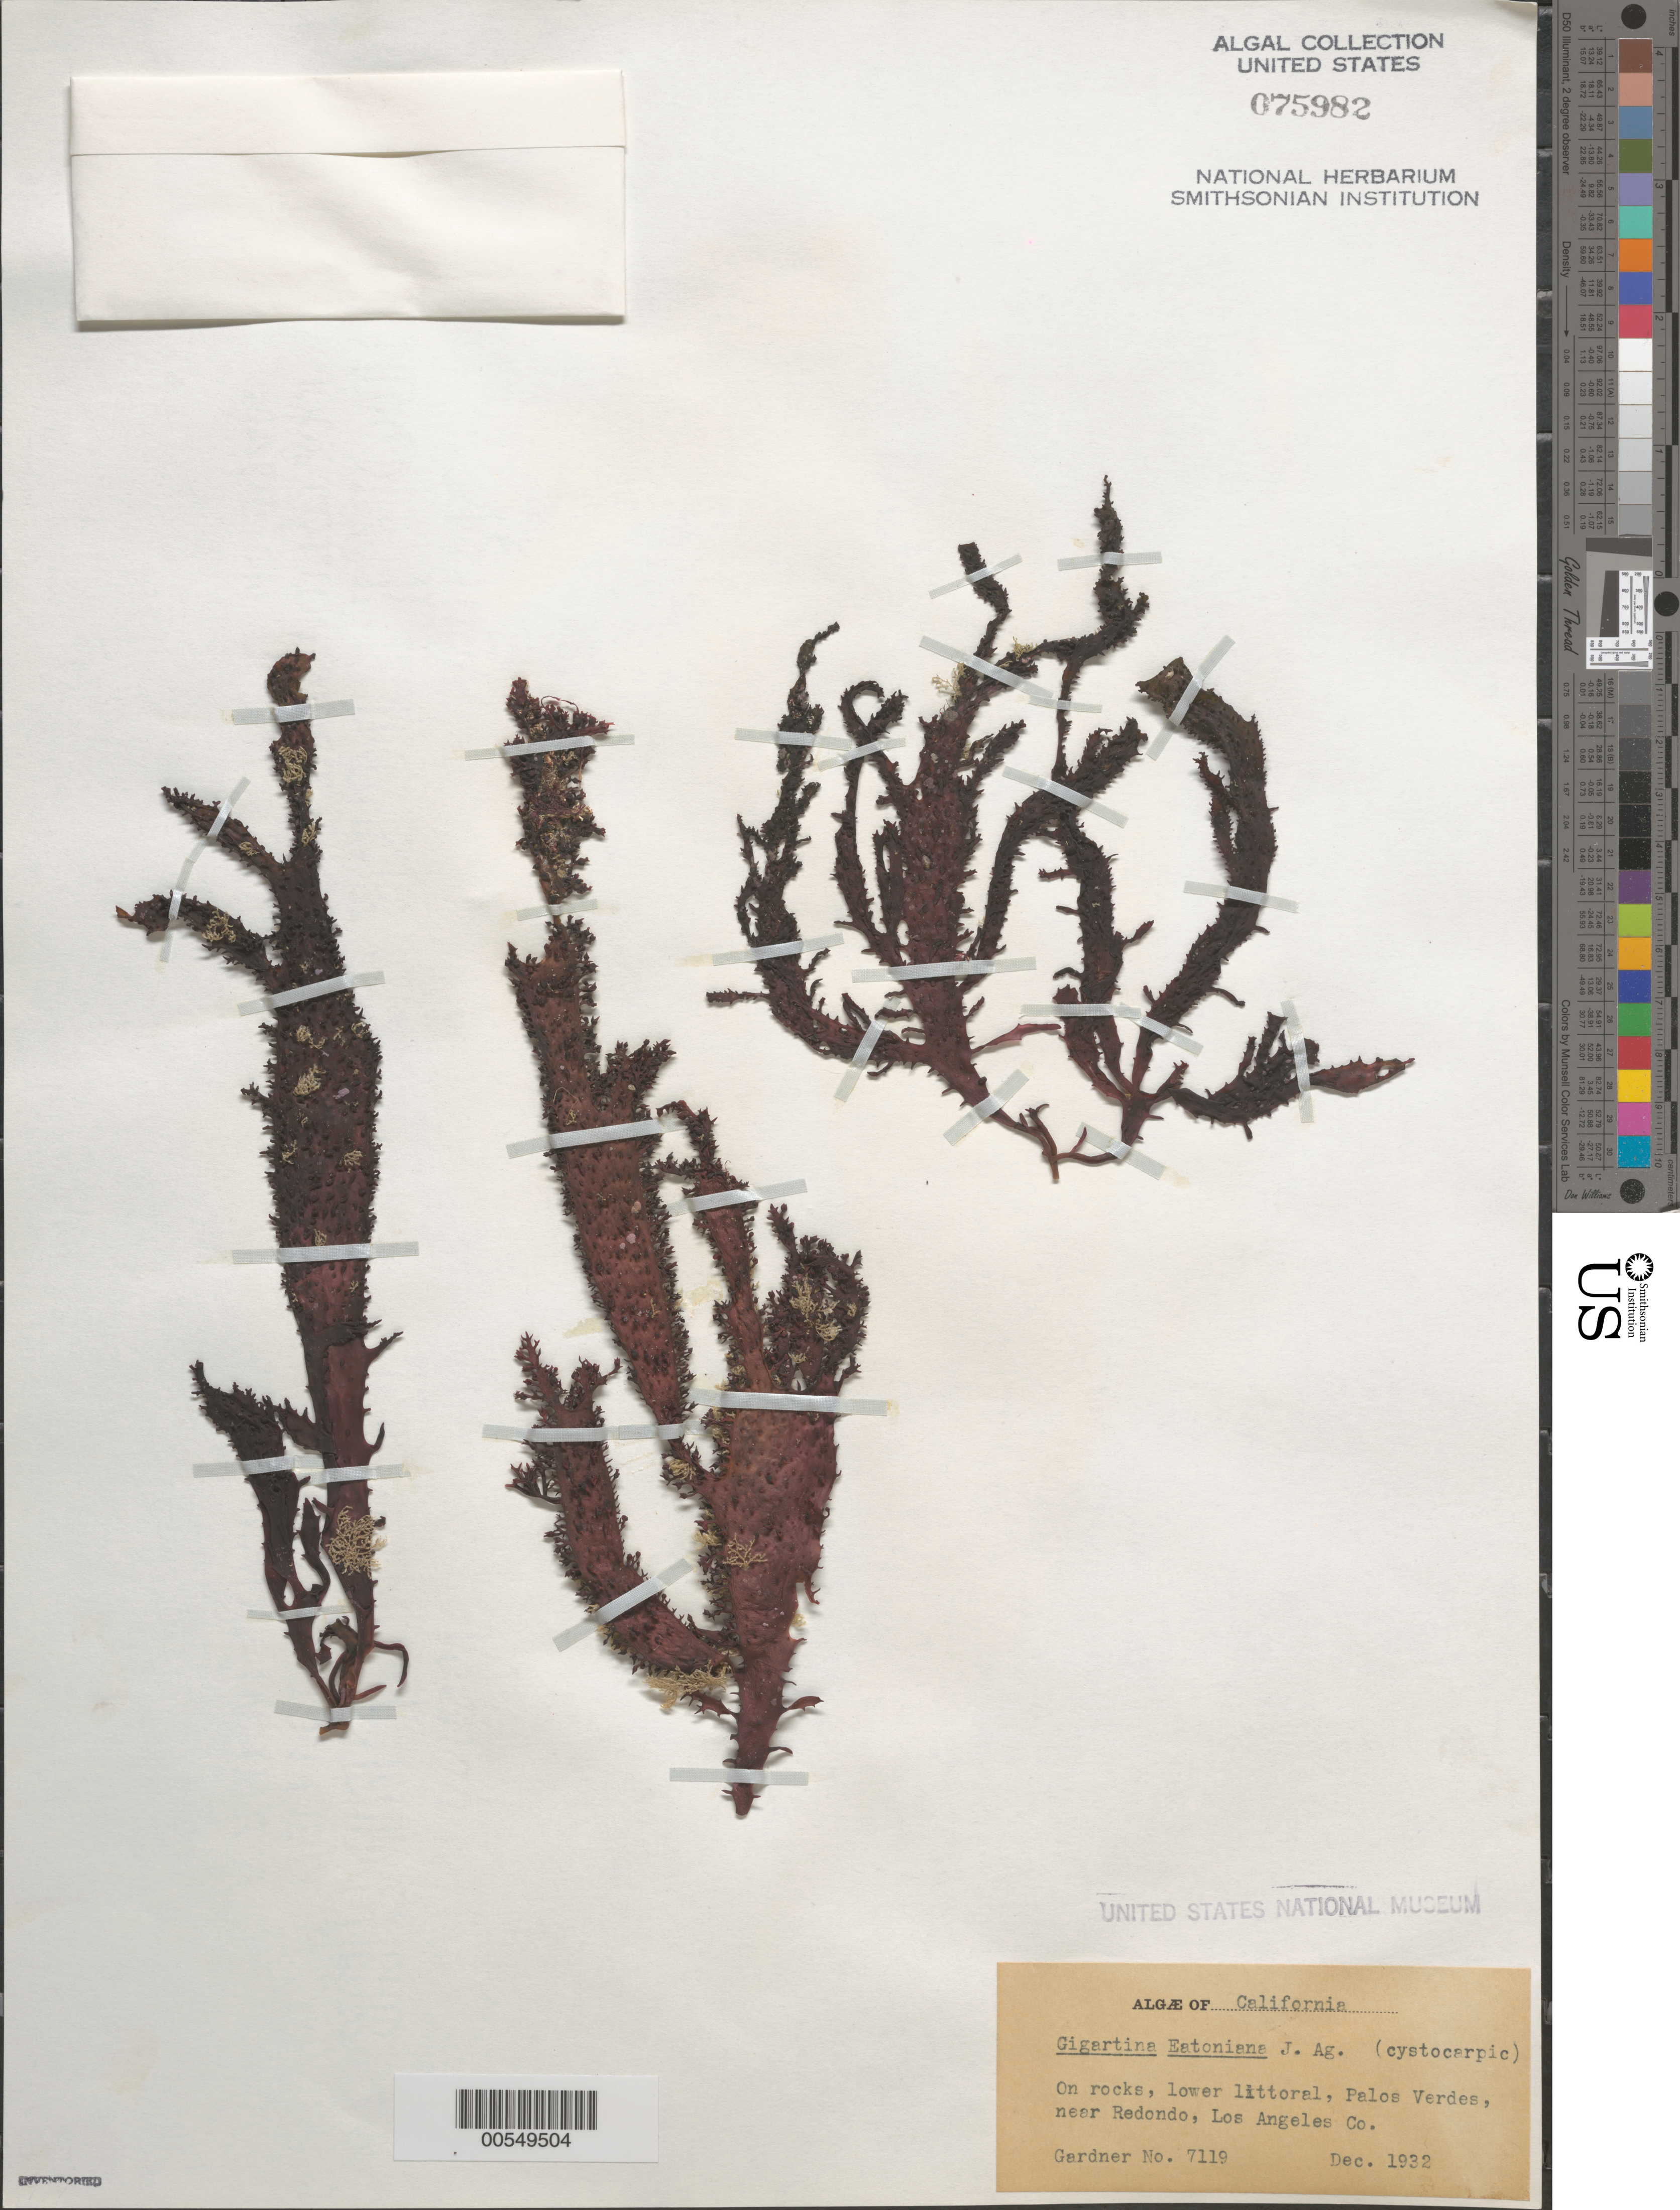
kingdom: Plantae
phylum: Rhodophyta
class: Florideophyceae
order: Gigartinales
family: Gigartinaceae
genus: Chondracanthus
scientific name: Chondracanthus spinosus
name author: (Kütz.) Guiry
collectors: N. Gardner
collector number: NLG 7119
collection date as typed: Dec 1932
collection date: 1932-12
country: United States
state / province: California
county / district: Los Angeles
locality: Palos Verdes, near Redondo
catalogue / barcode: US 75982